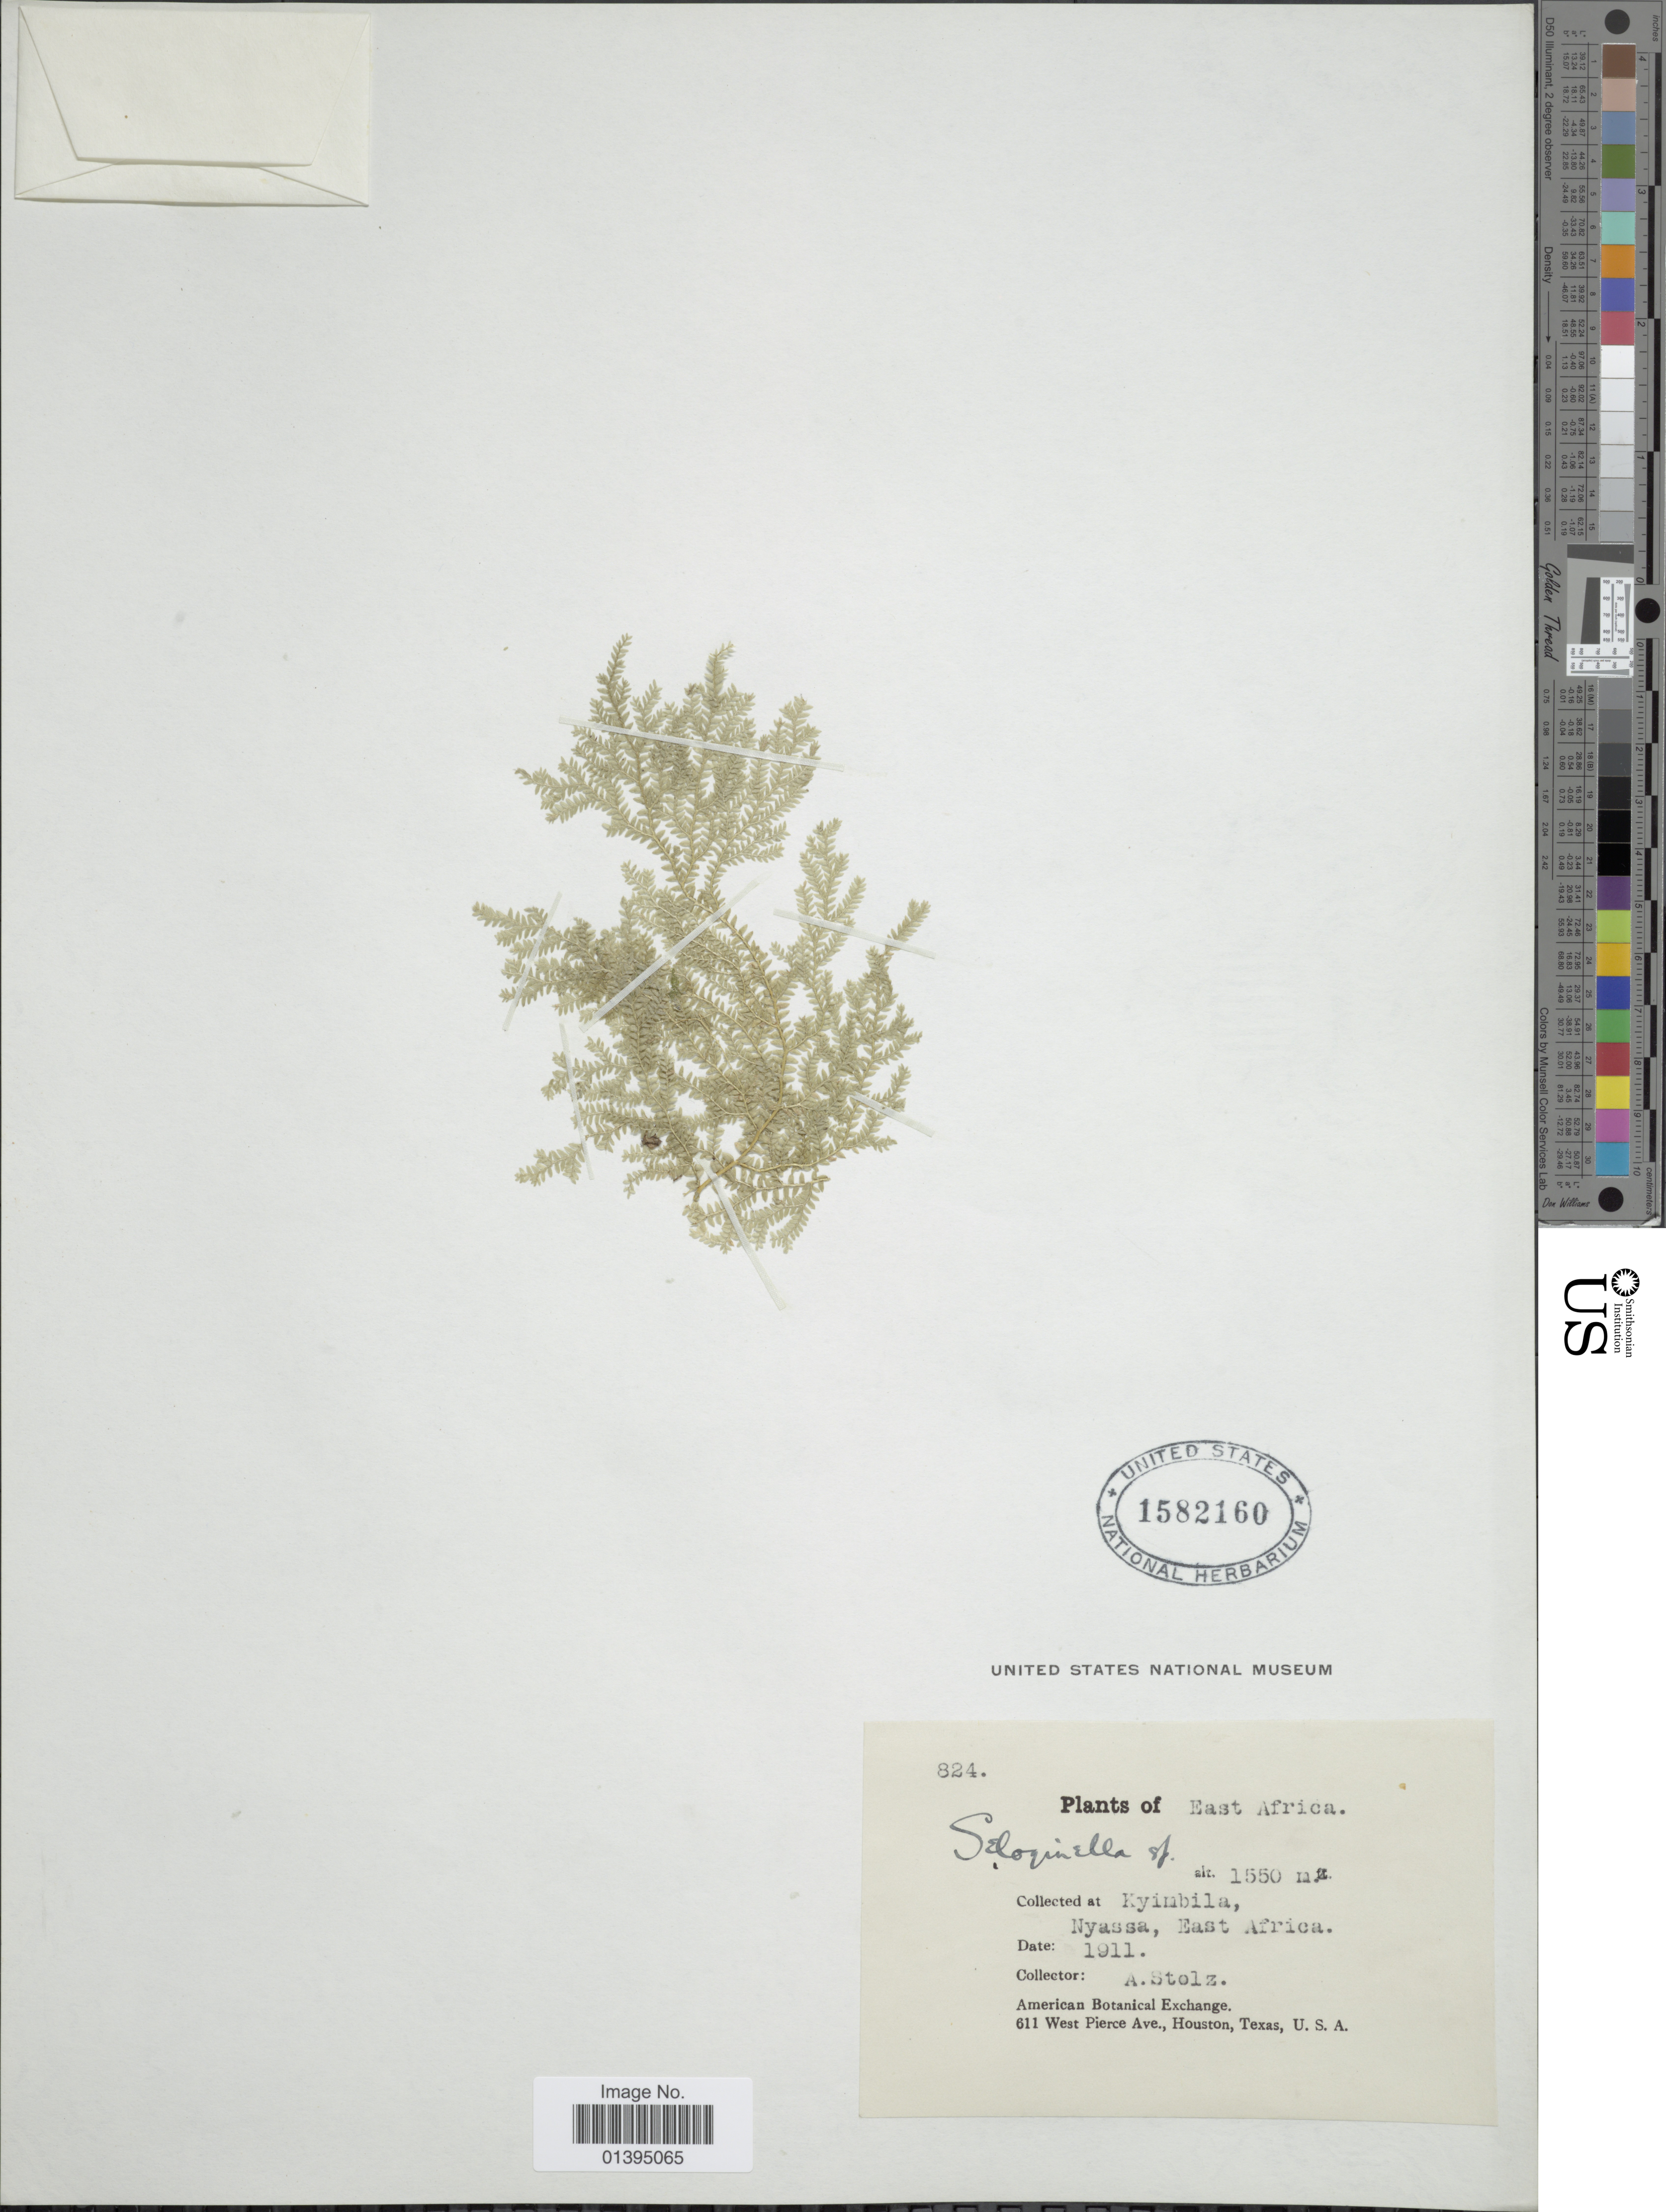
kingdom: Plantae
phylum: Tracheophyta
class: Lycopodiopsida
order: Selaginellales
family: Selaginellaceae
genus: Selaginella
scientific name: Selaginella sp.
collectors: A. Stolz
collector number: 824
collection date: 1911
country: Tanzania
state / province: Mbeya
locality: East Africa, Kyimbila, Nyassa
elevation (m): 1550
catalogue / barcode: US 1582160